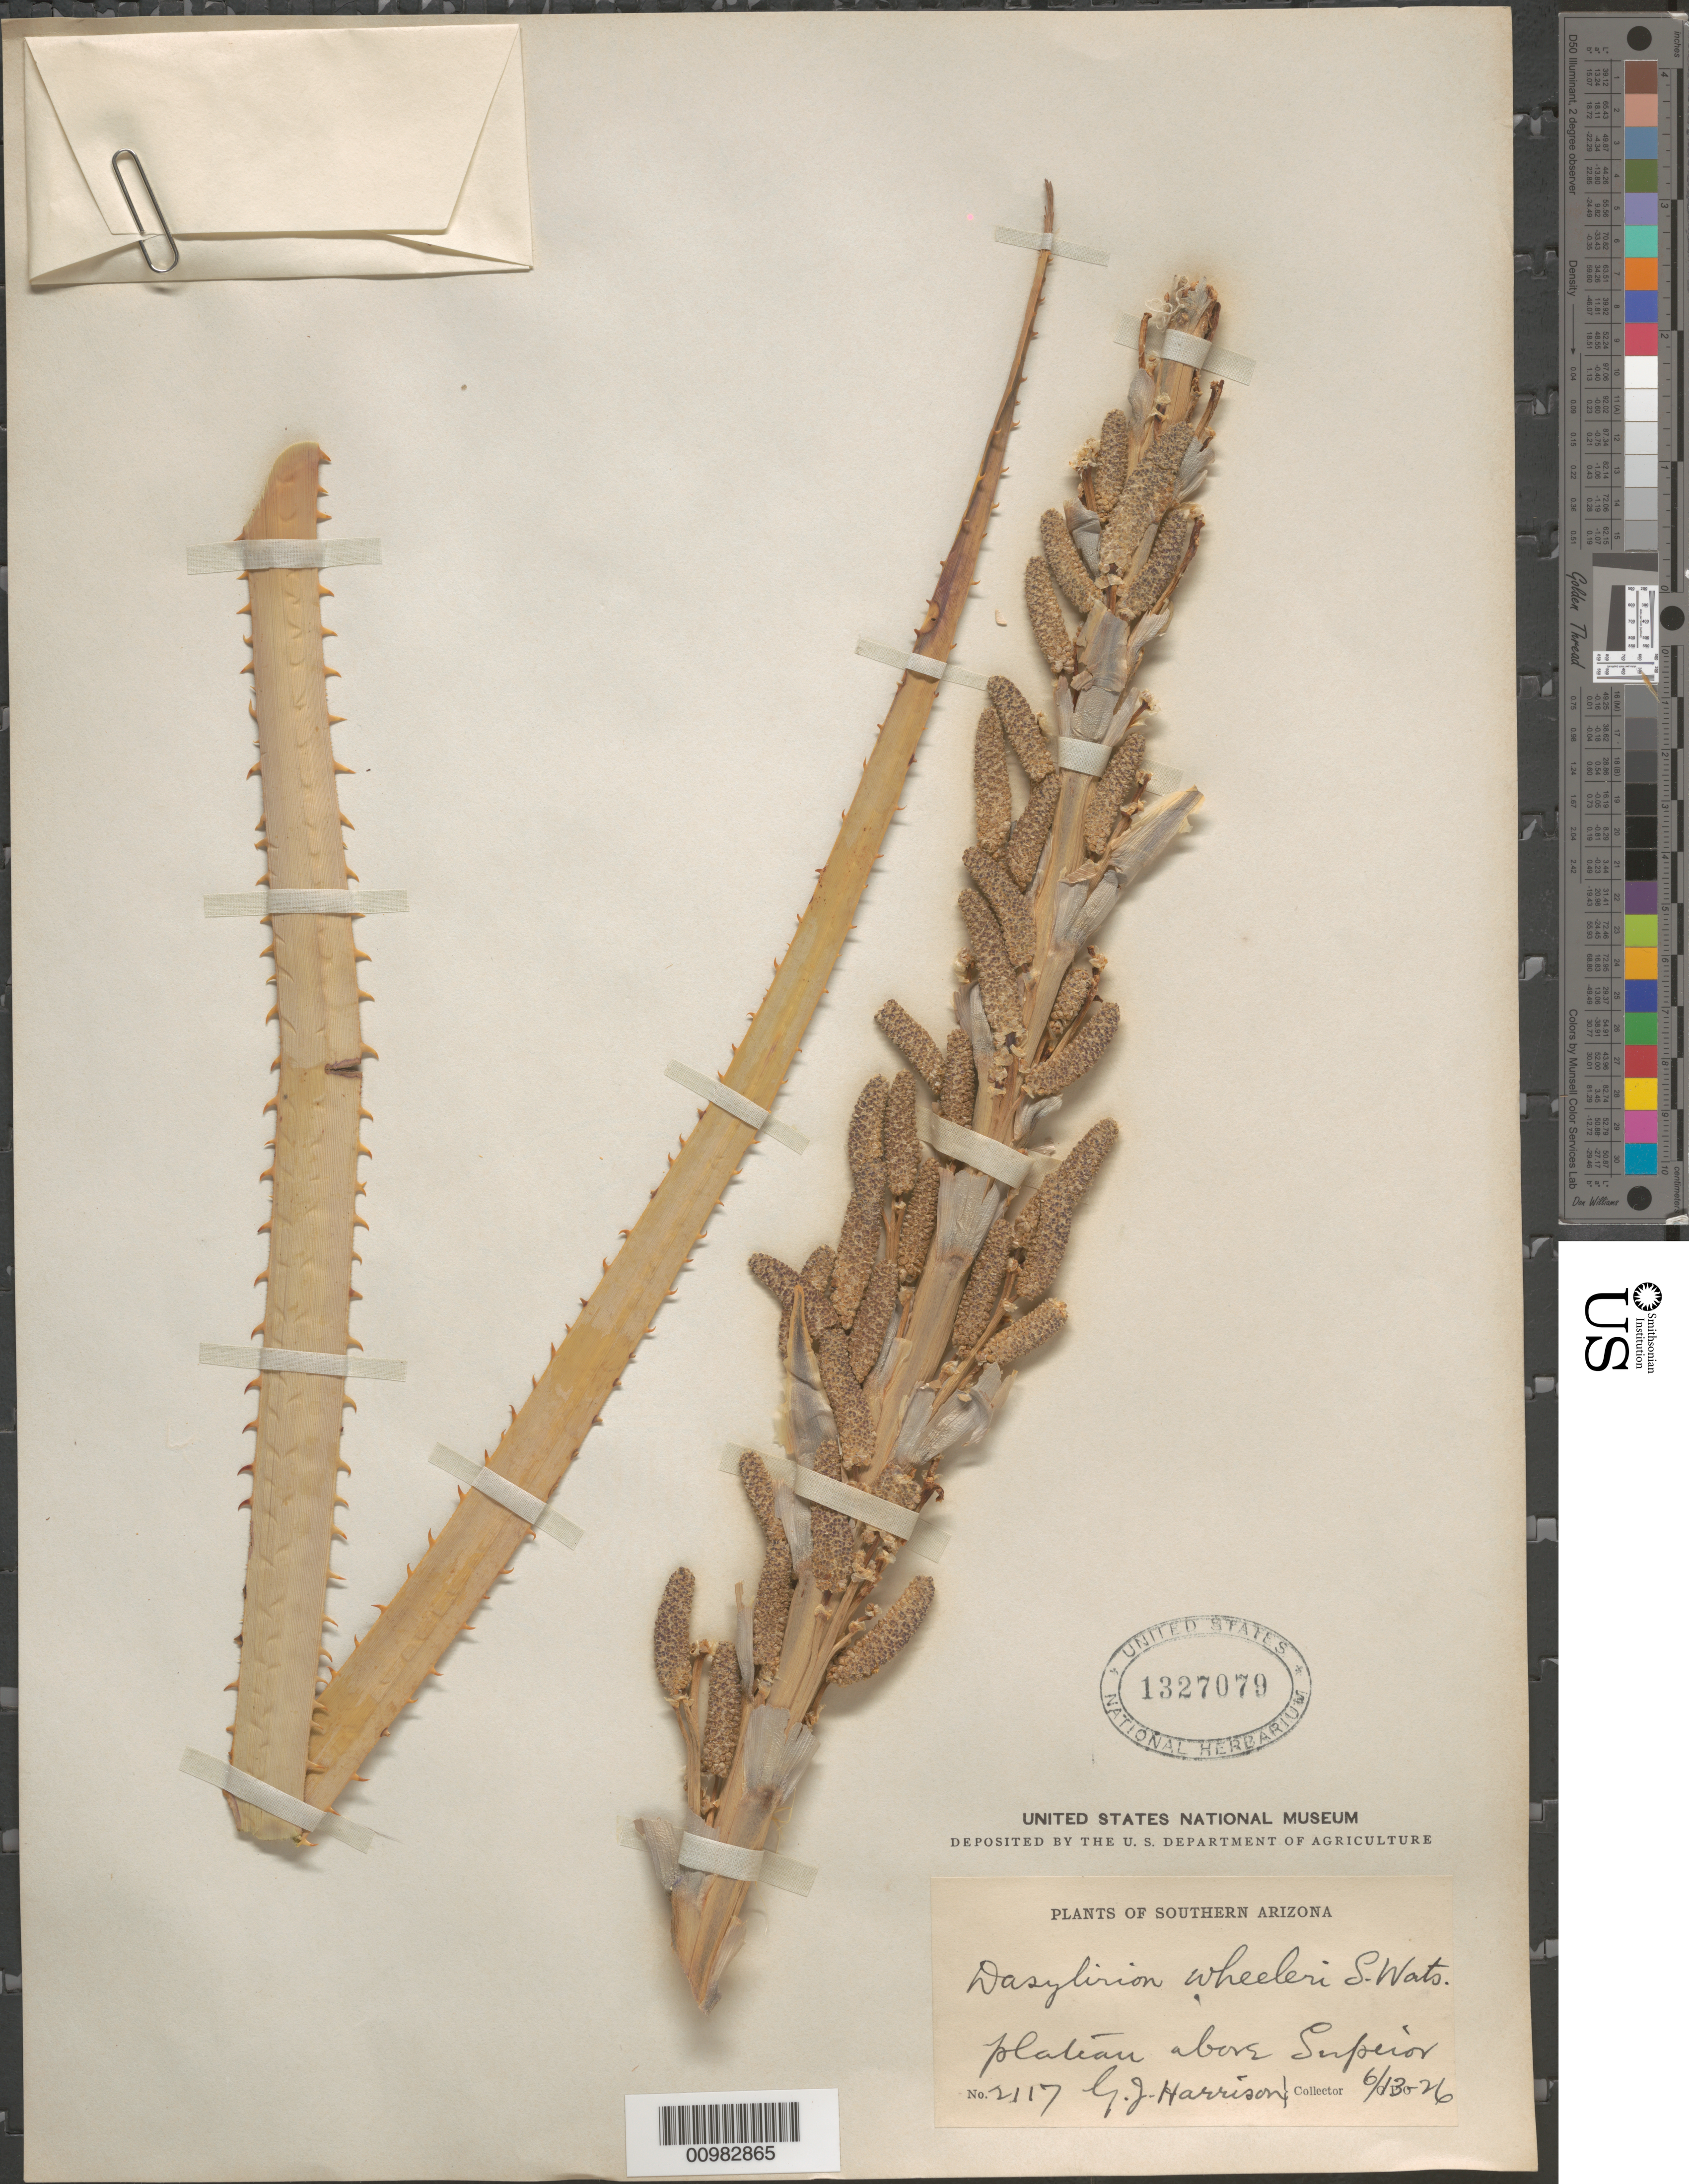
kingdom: Plantae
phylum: Tracheophyta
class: Liliopsida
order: Asparagales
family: Asparagaceae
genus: Dasylirion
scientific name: Dasylirion wheeleri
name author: S. Watson ex Rothr.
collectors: G. J. Harrison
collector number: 2117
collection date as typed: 13 Jun 1926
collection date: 1926-06-13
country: United States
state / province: Arizona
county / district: Pinal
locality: Plains above Superior.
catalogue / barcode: US 1327079